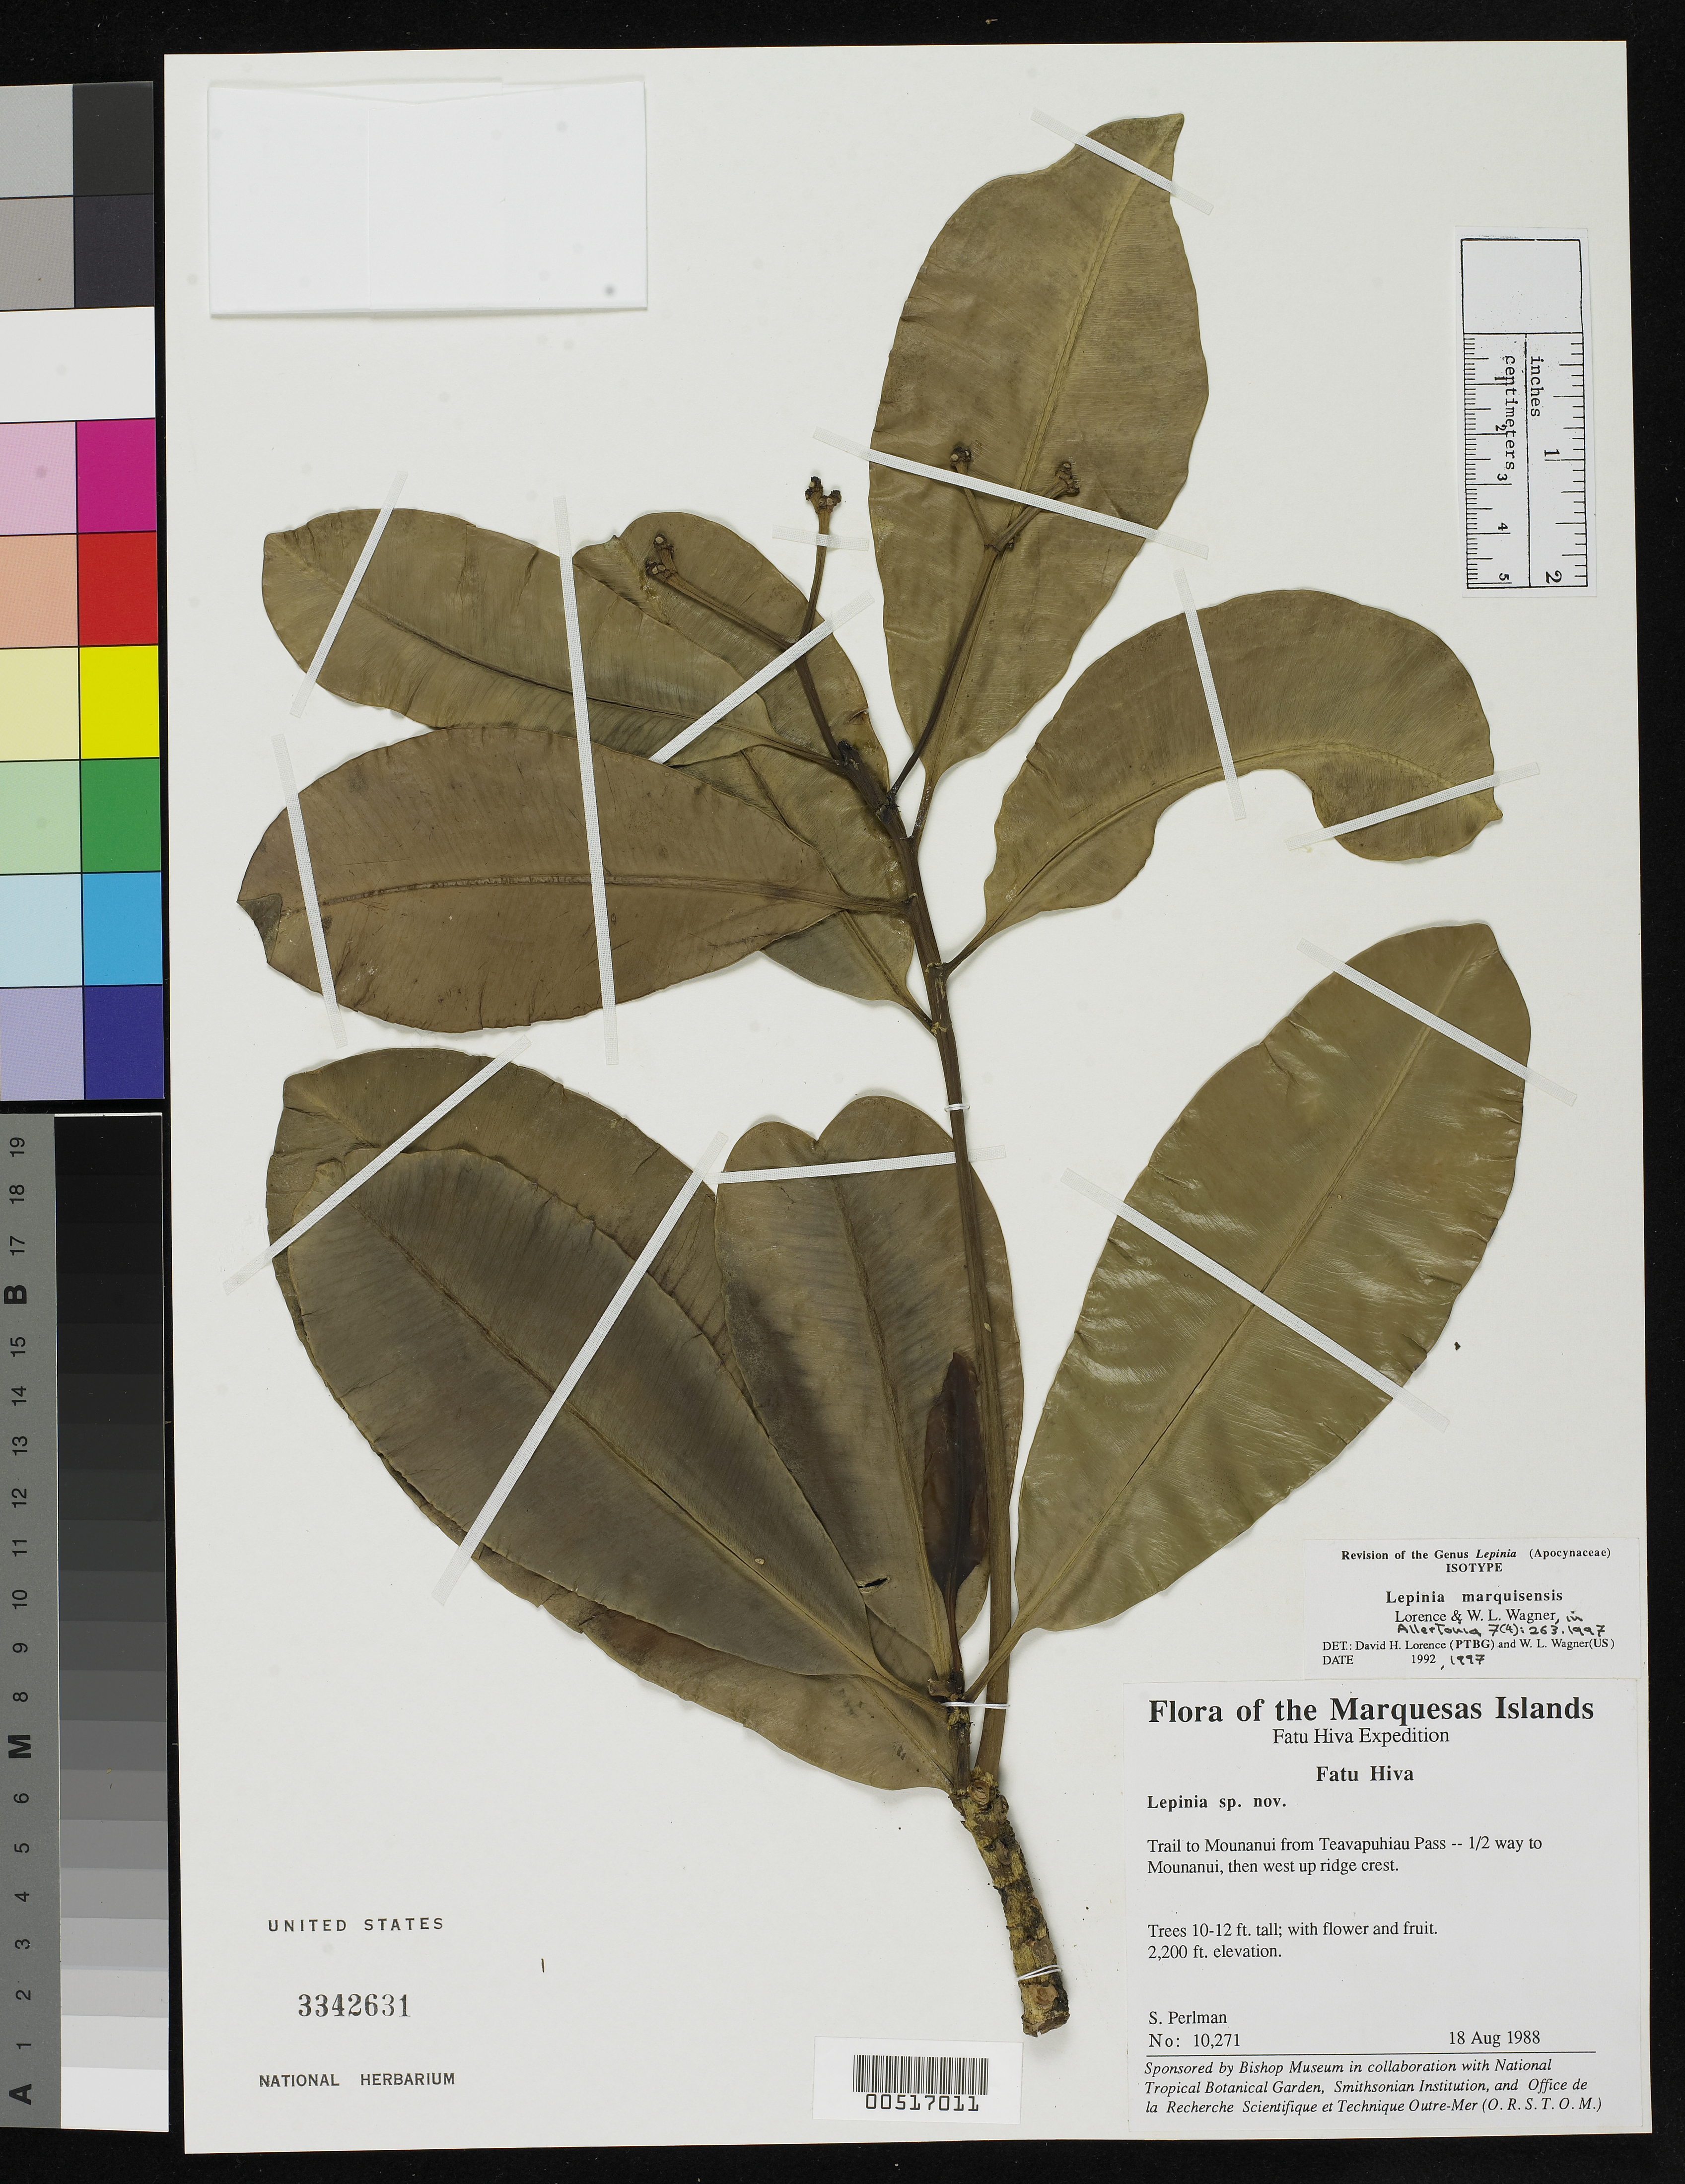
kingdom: Plantae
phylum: Tracheophyta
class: Magnoliopsida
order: Gentianales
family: Apocynaceae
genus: Lepinia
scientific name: Lepinia marquisensis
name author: Lorence & W.L. Wagner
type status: Isotype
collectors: S. P. Perlman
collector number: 10271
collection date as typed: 18 Aug 1988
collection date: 1988-08-18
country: French Polynesia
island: Fatu Hiva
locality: Trail to Mounanui from Teavapuhiau Pass, 1/2 way to Mounanuim then west up ridge crest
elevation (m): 671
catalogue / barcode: US 3342631